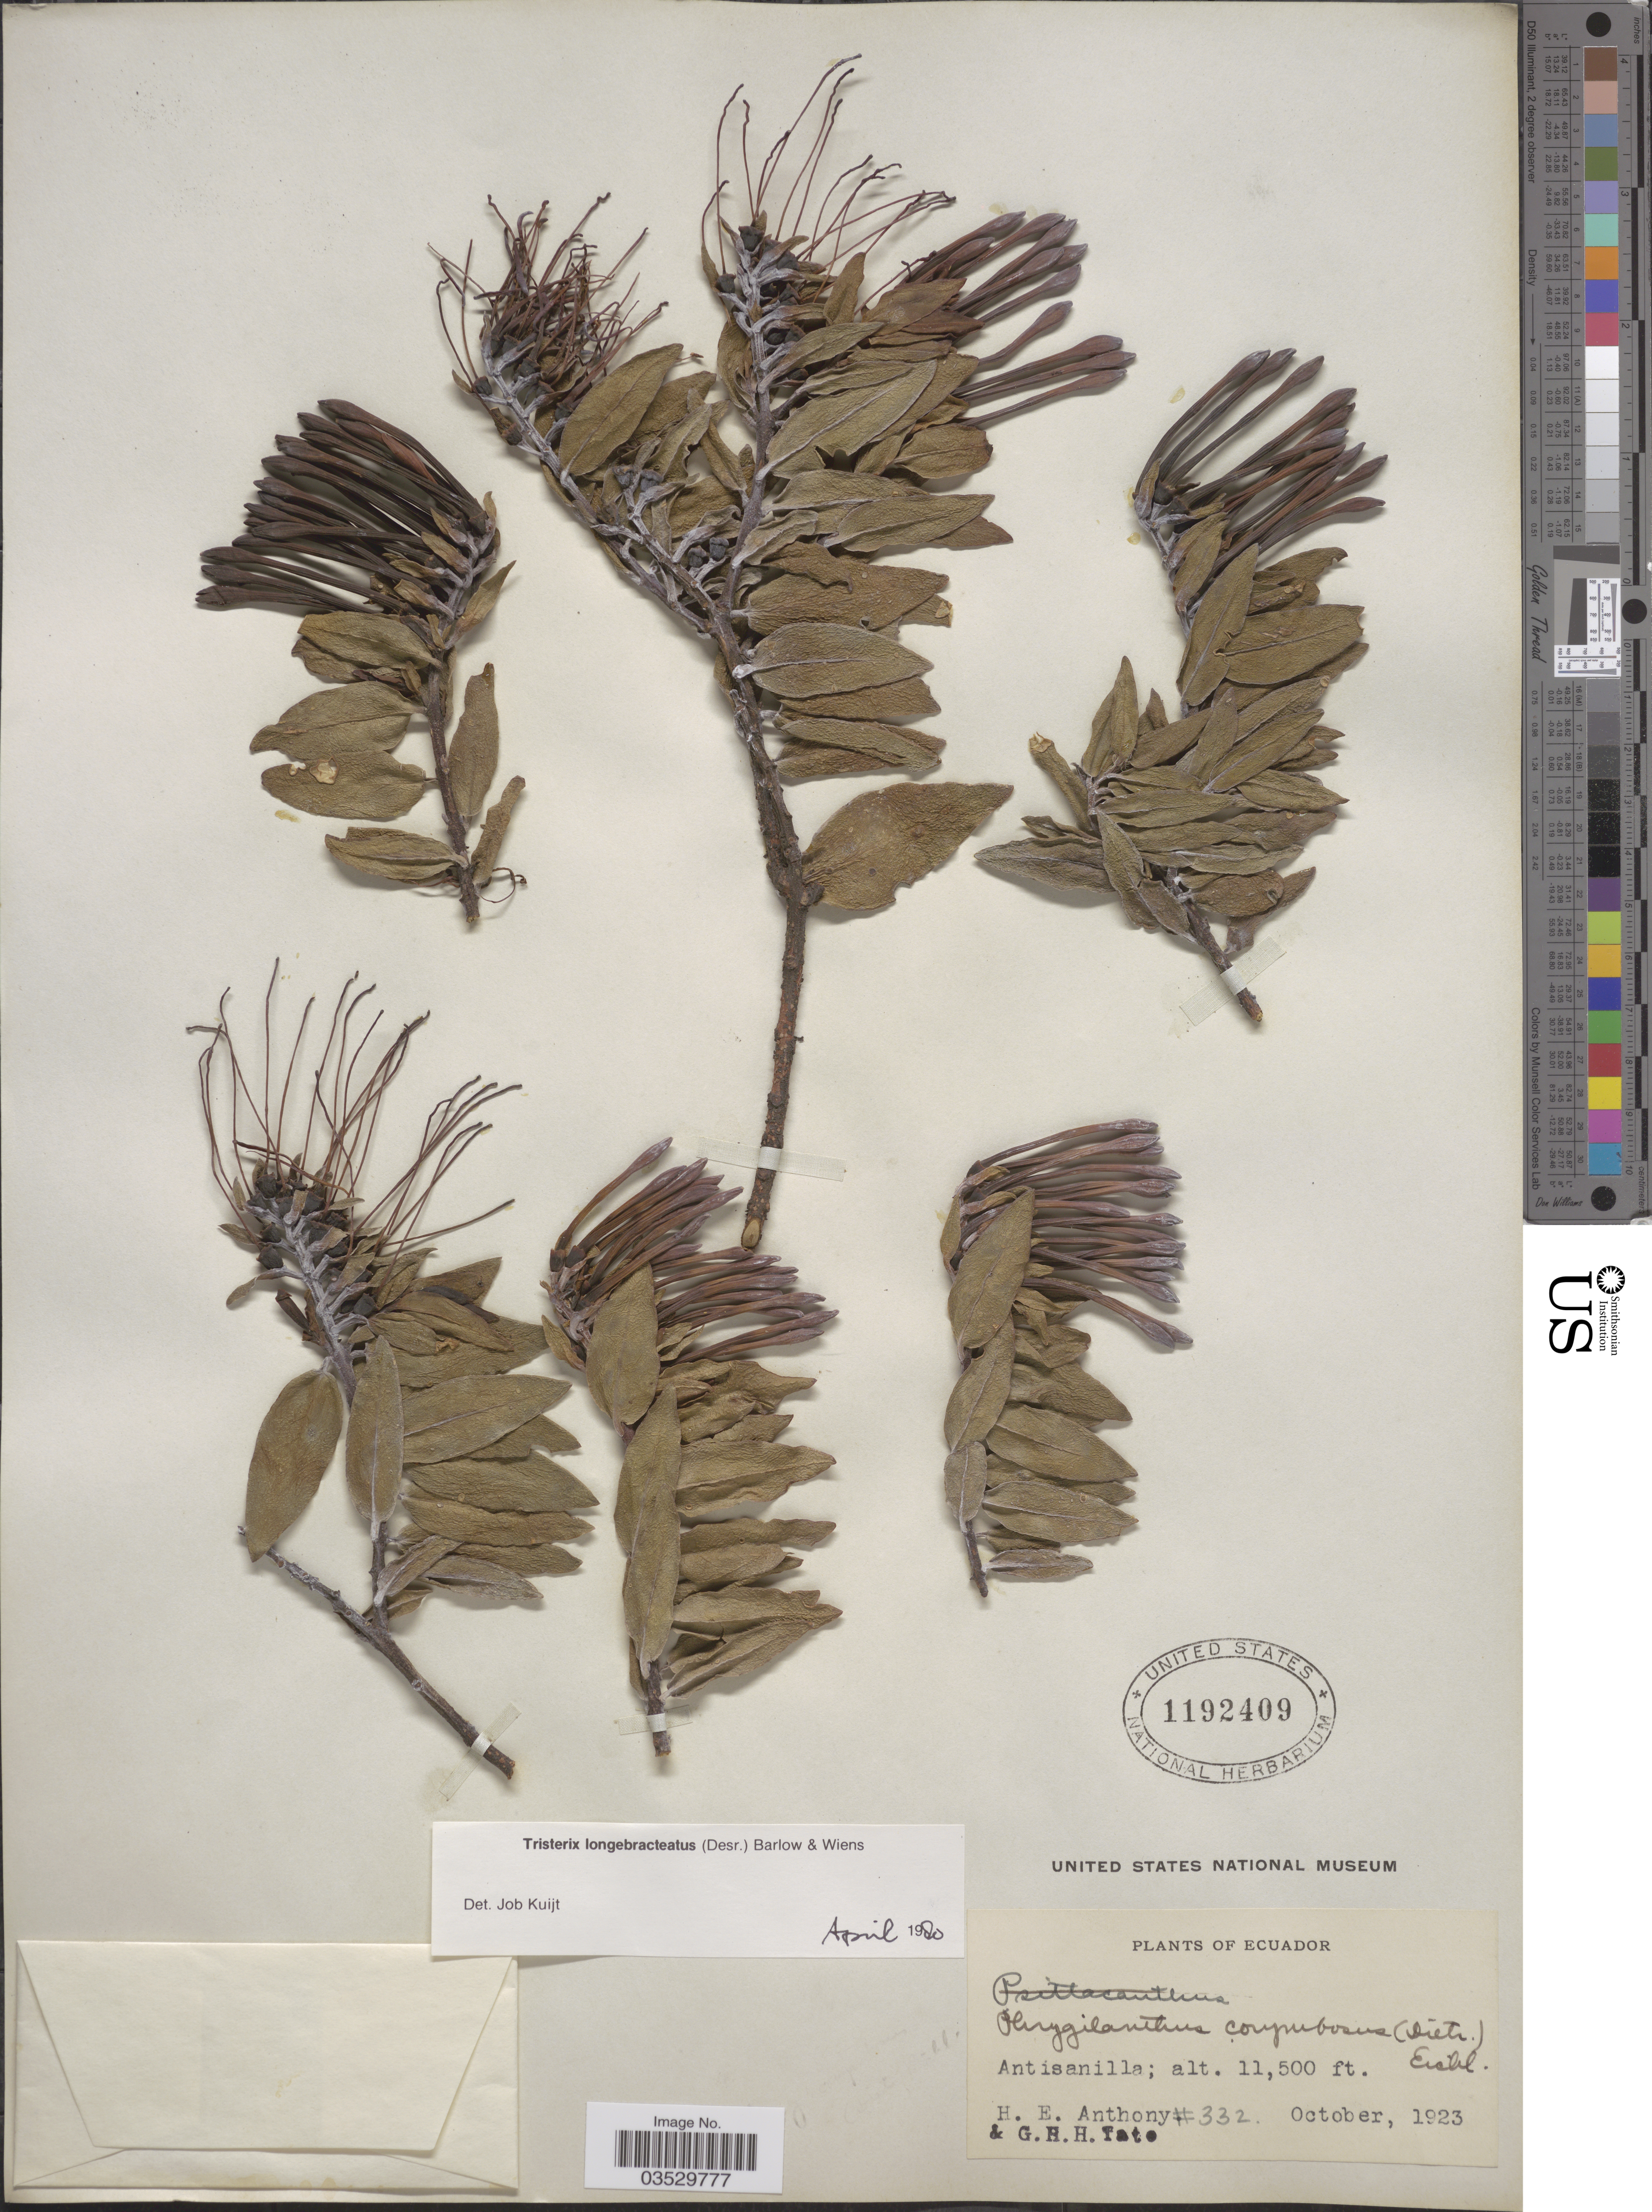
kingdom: Plantae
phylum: Tracheophyta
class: Magnoliopsida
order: Santalales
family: Loranthaceae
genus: Tristerix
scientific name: Tristerix longebracteatus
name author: (Desr.) Bart. & Wiens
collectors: H. E. Anthony & G. H. H.Tate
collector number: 332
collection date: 1923-10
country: Ecuador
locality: Antisanilla.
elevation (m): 3505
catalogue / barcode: US 1192409